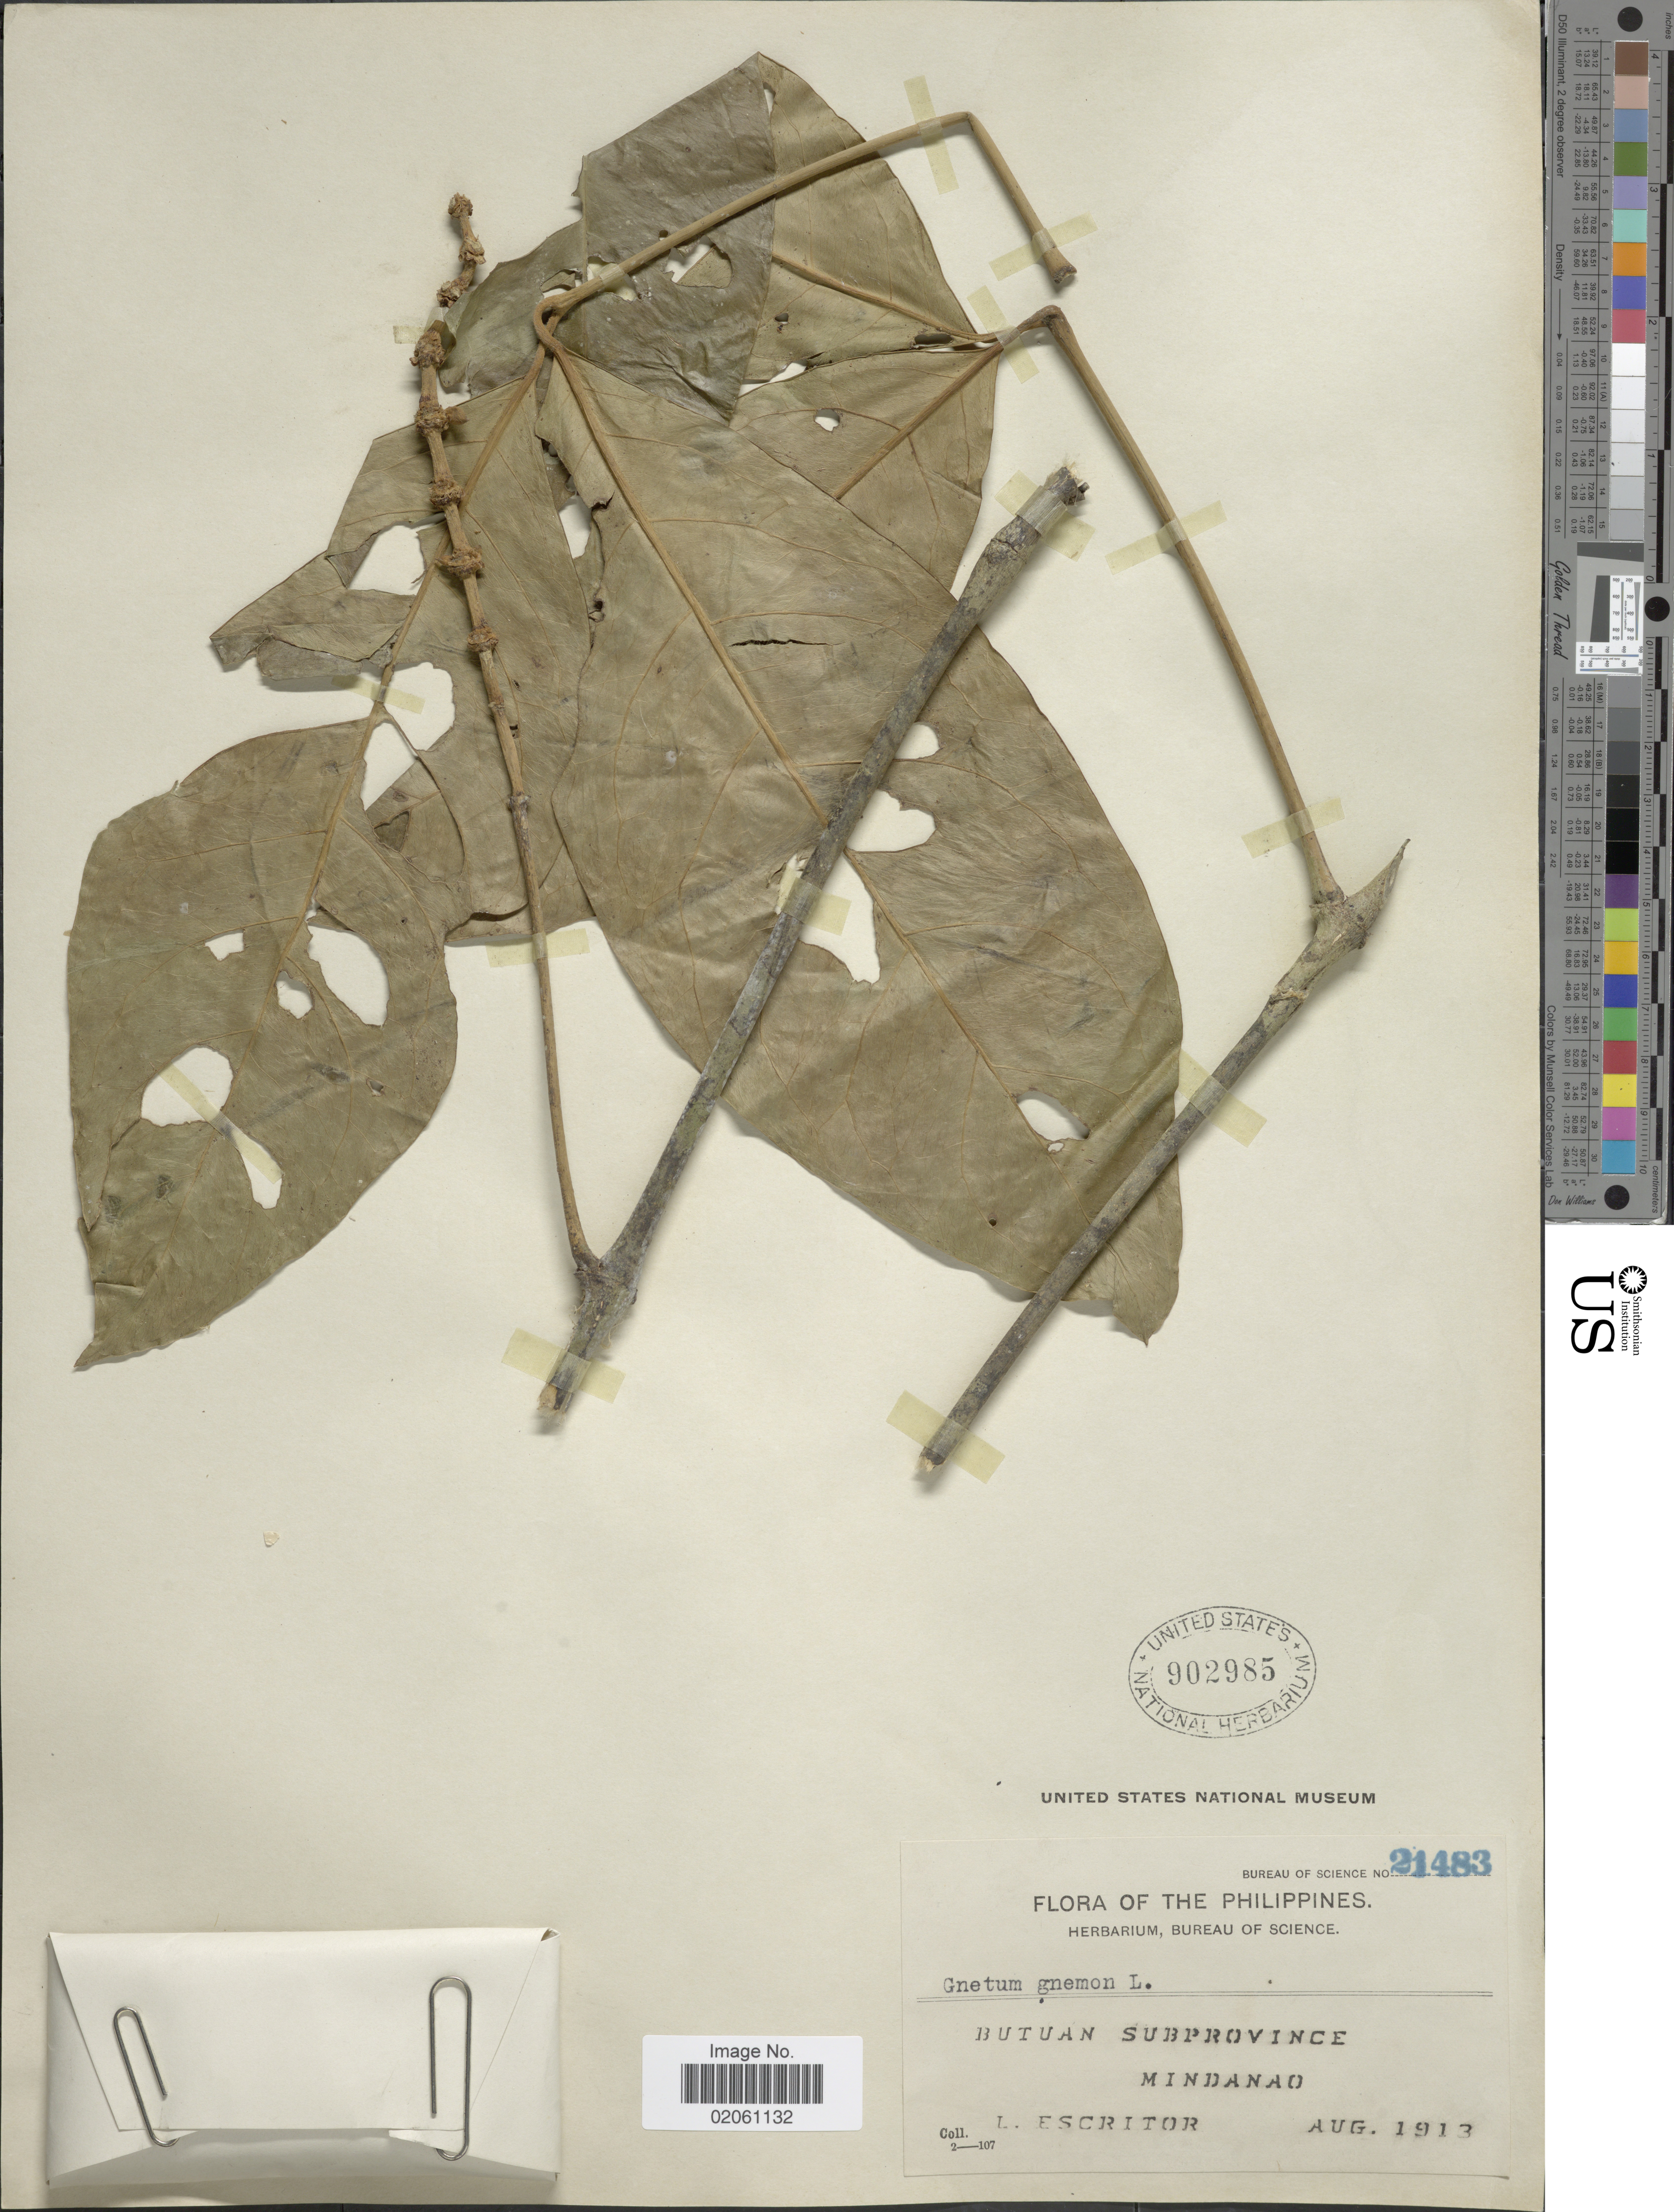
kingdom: Plantae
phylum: Tracheophyta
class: Gnetopsida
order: Gnetales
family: Gnetaceae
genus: Gnetum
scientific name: Gnetum gnemon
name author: L.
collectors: L. Escritor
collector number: Bureau of Science 21483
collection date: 1913-08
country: Philippines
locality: Butuan Subprovince. Mindanao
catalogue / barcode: US 902985